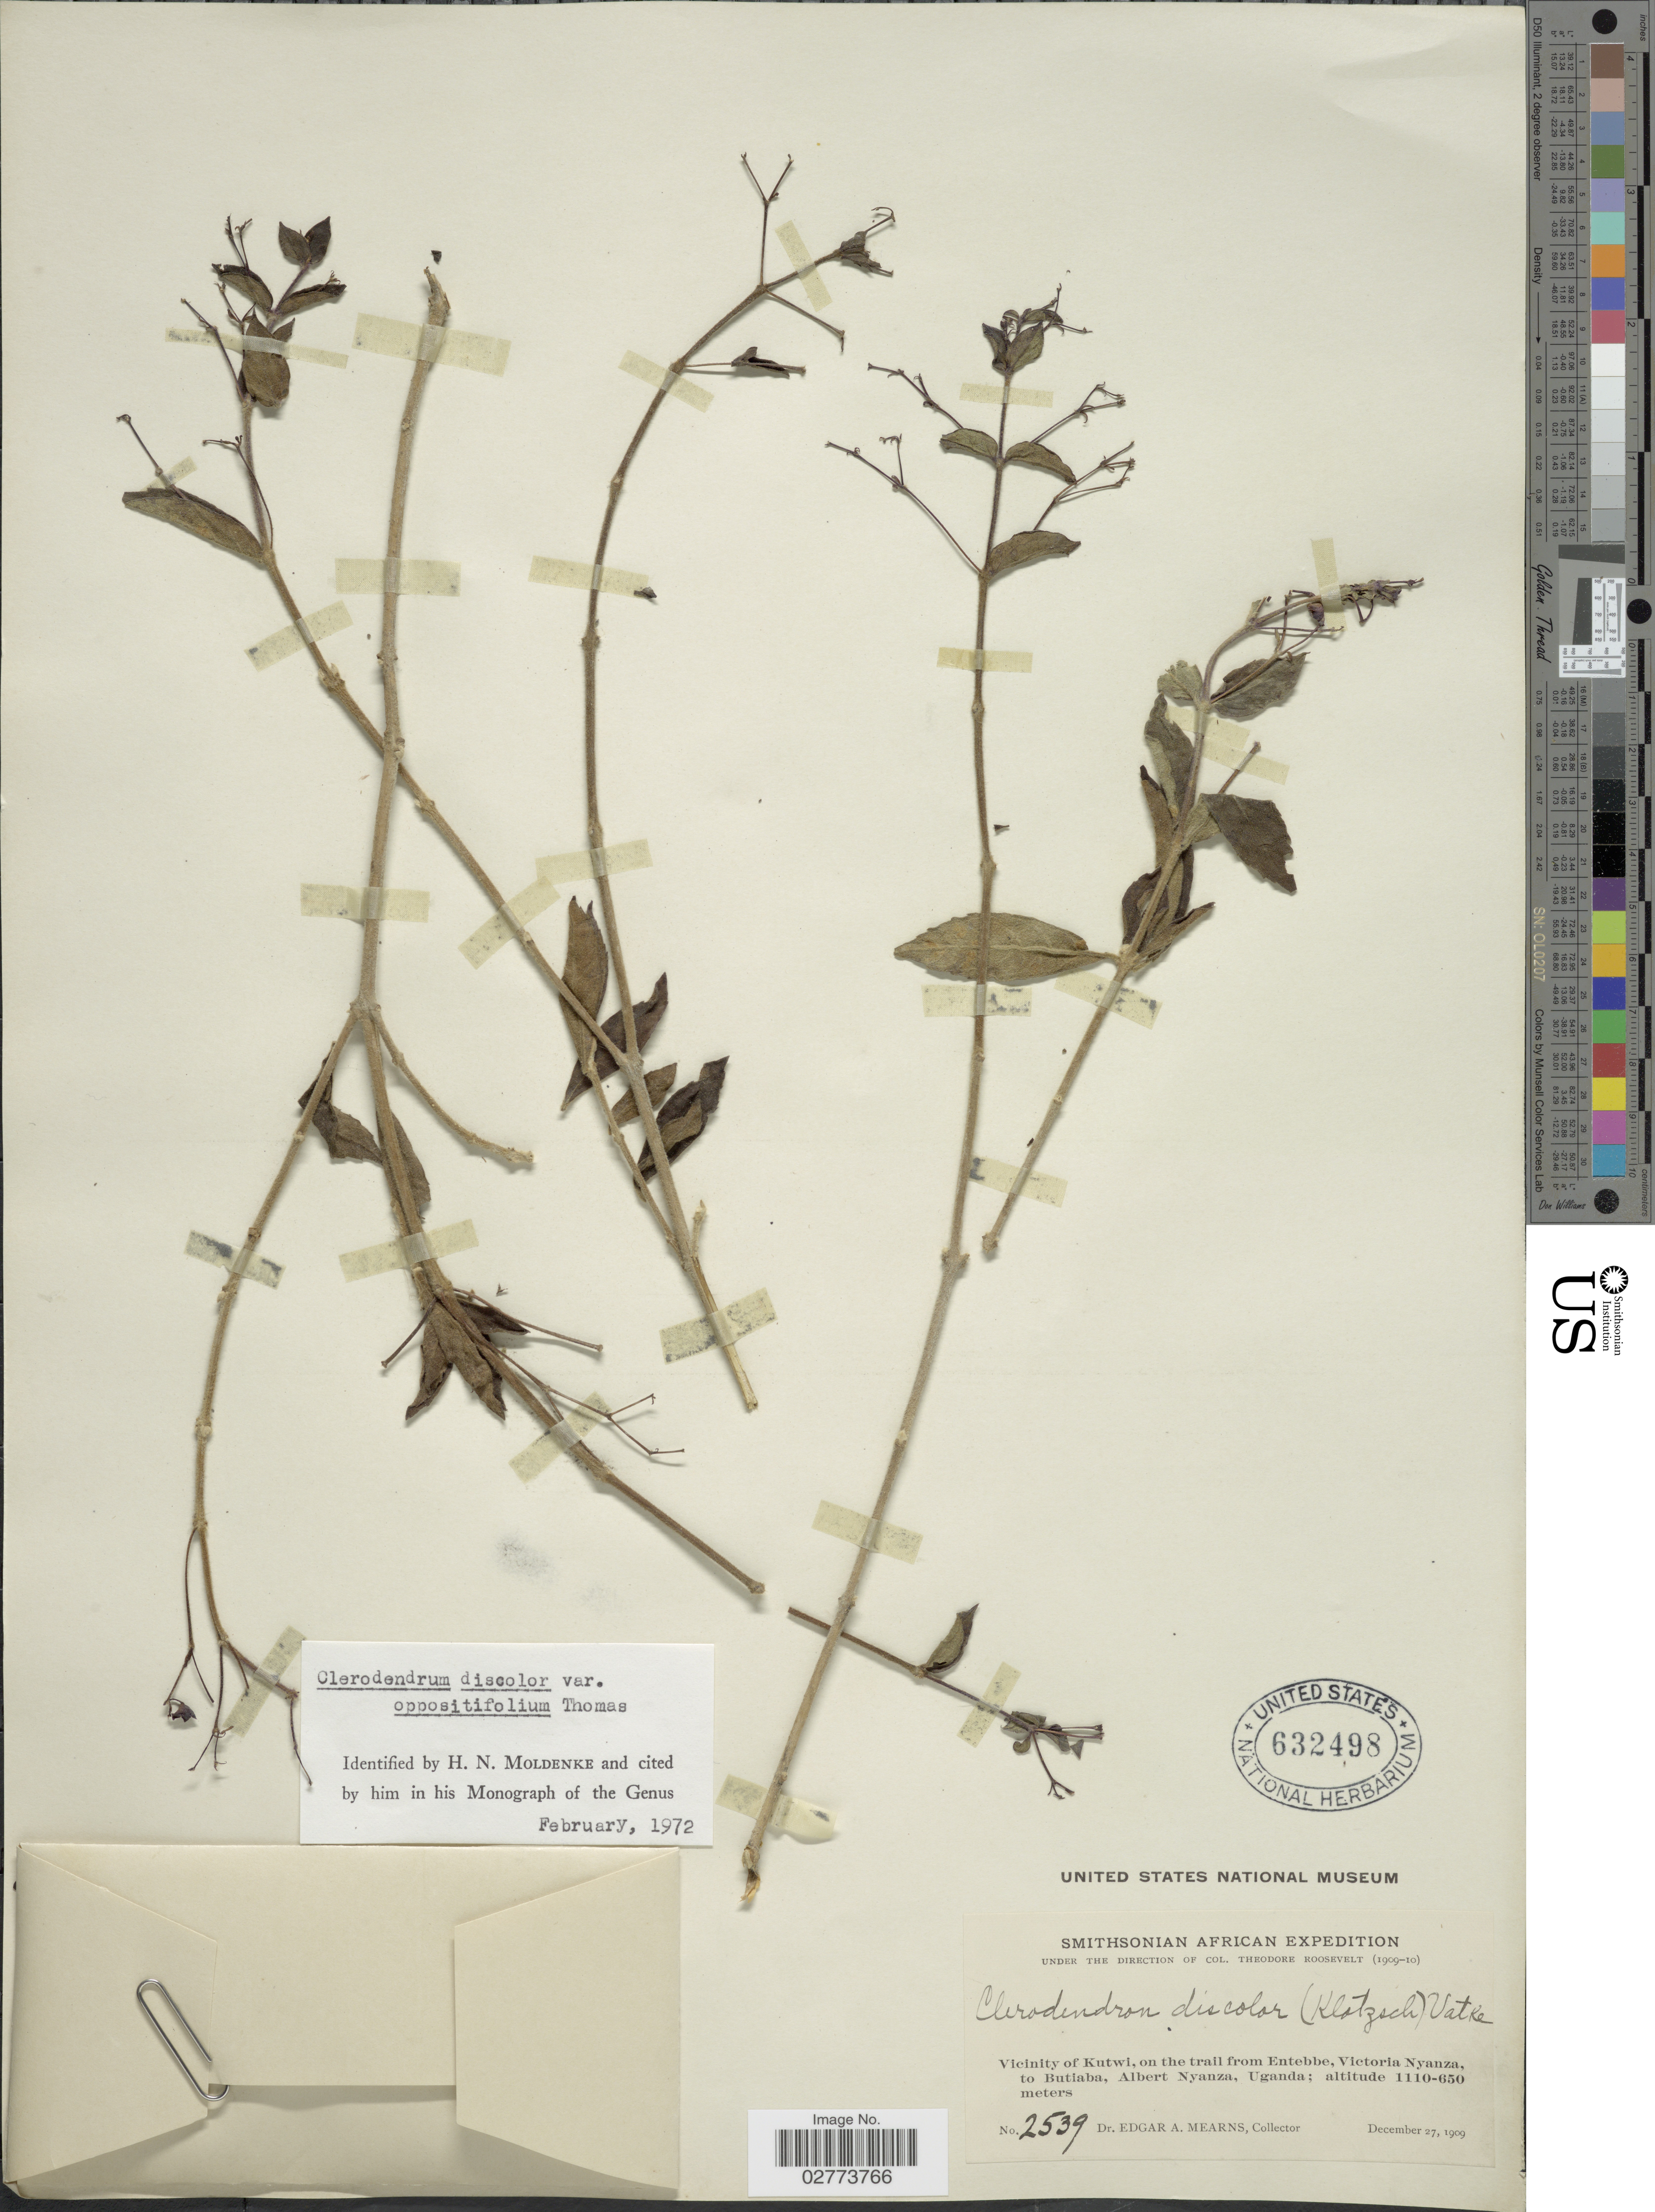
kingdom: Plantae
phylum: Tracheophyta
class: Magnoliopsida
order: Lamiales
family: Lamiaceae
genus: Clerodendrum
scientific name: Clerodendrum discolor var. oppositifolium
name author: B. Thomas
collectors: E. A. Mearns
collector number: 2539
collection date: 1909-12-27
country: Uganda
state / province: Central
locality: Vicinity of Kutwi, on the trail from Entebbe, Victoria Nyanza, to Butiaba, Albert Nyanza.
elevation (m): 650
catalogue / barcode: US 632498